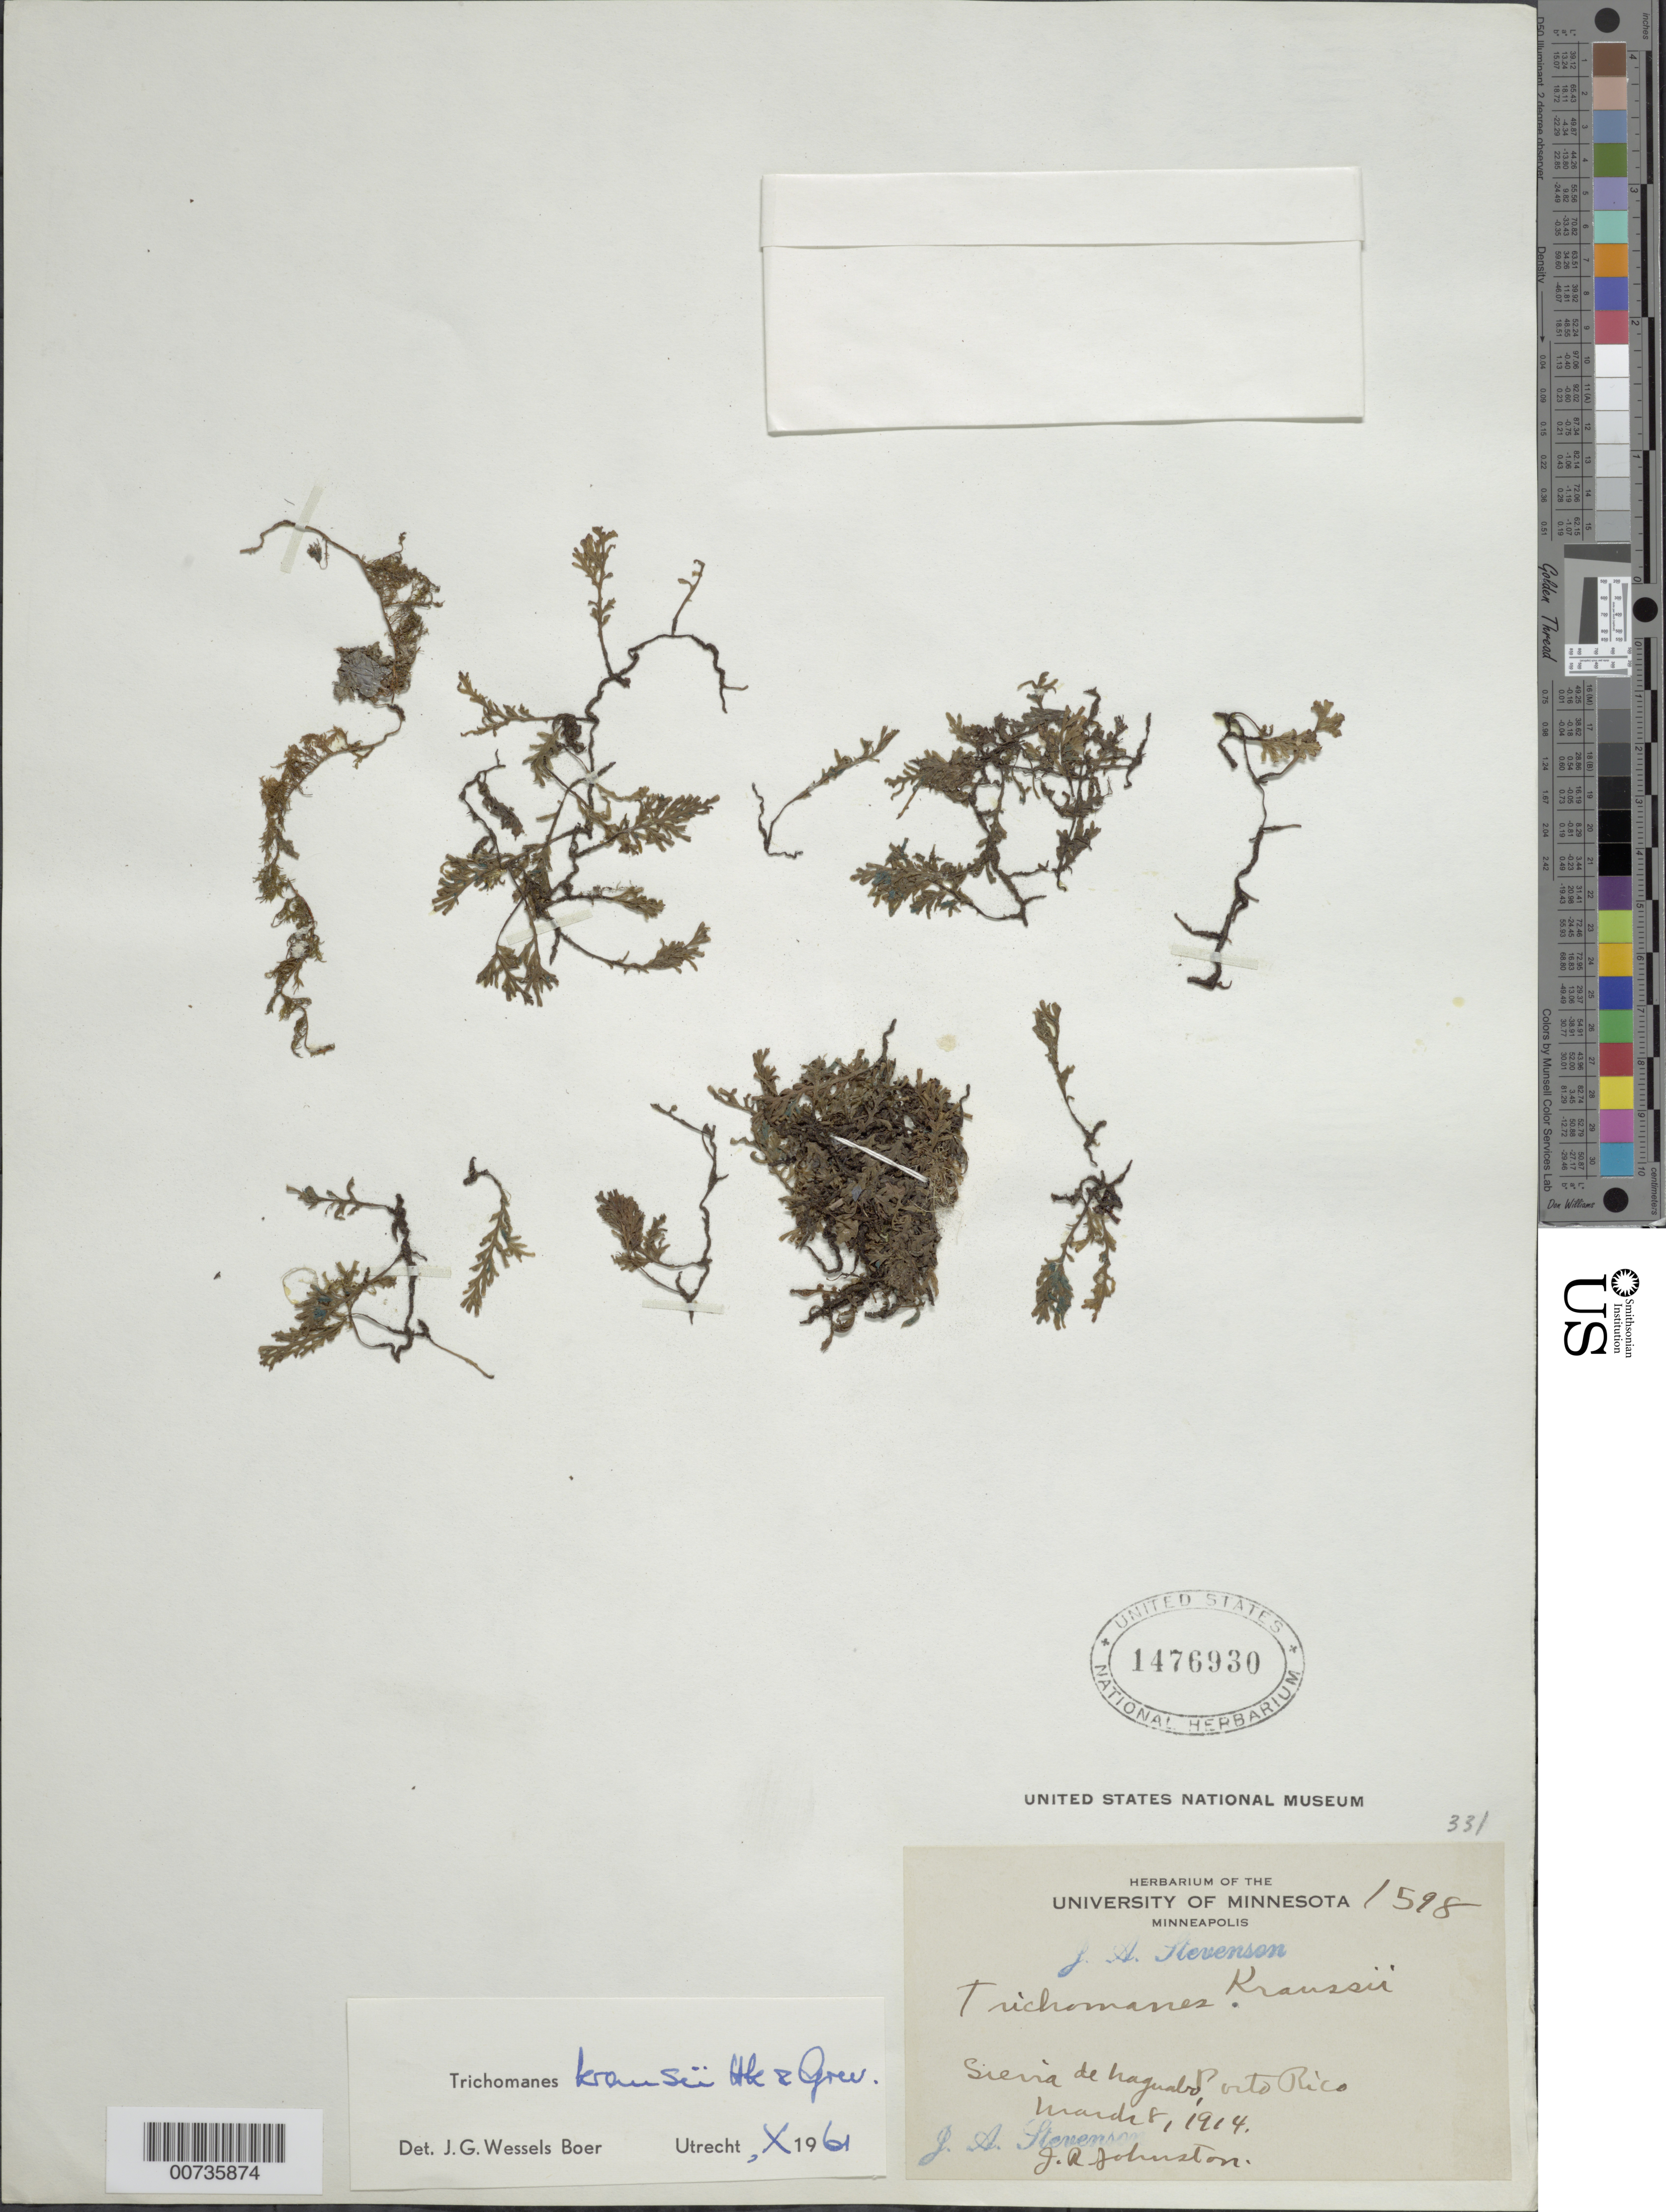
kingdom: Plantae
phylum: Tracheophyta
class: Polypodiopsida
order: Hymenophyllales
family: Hymenophyllaceae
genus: Didymoglossum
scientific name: Didymoglossum kraussii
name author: (Hook. & Grev.) C. Presl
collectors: J. Stevenson & J. Johnston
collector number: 1598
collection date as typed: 08 Mar 1914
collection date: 1914-03-08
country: Puerto Rico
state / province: Naguabo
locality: Sierra de Naguabo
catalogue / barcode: US 1476930